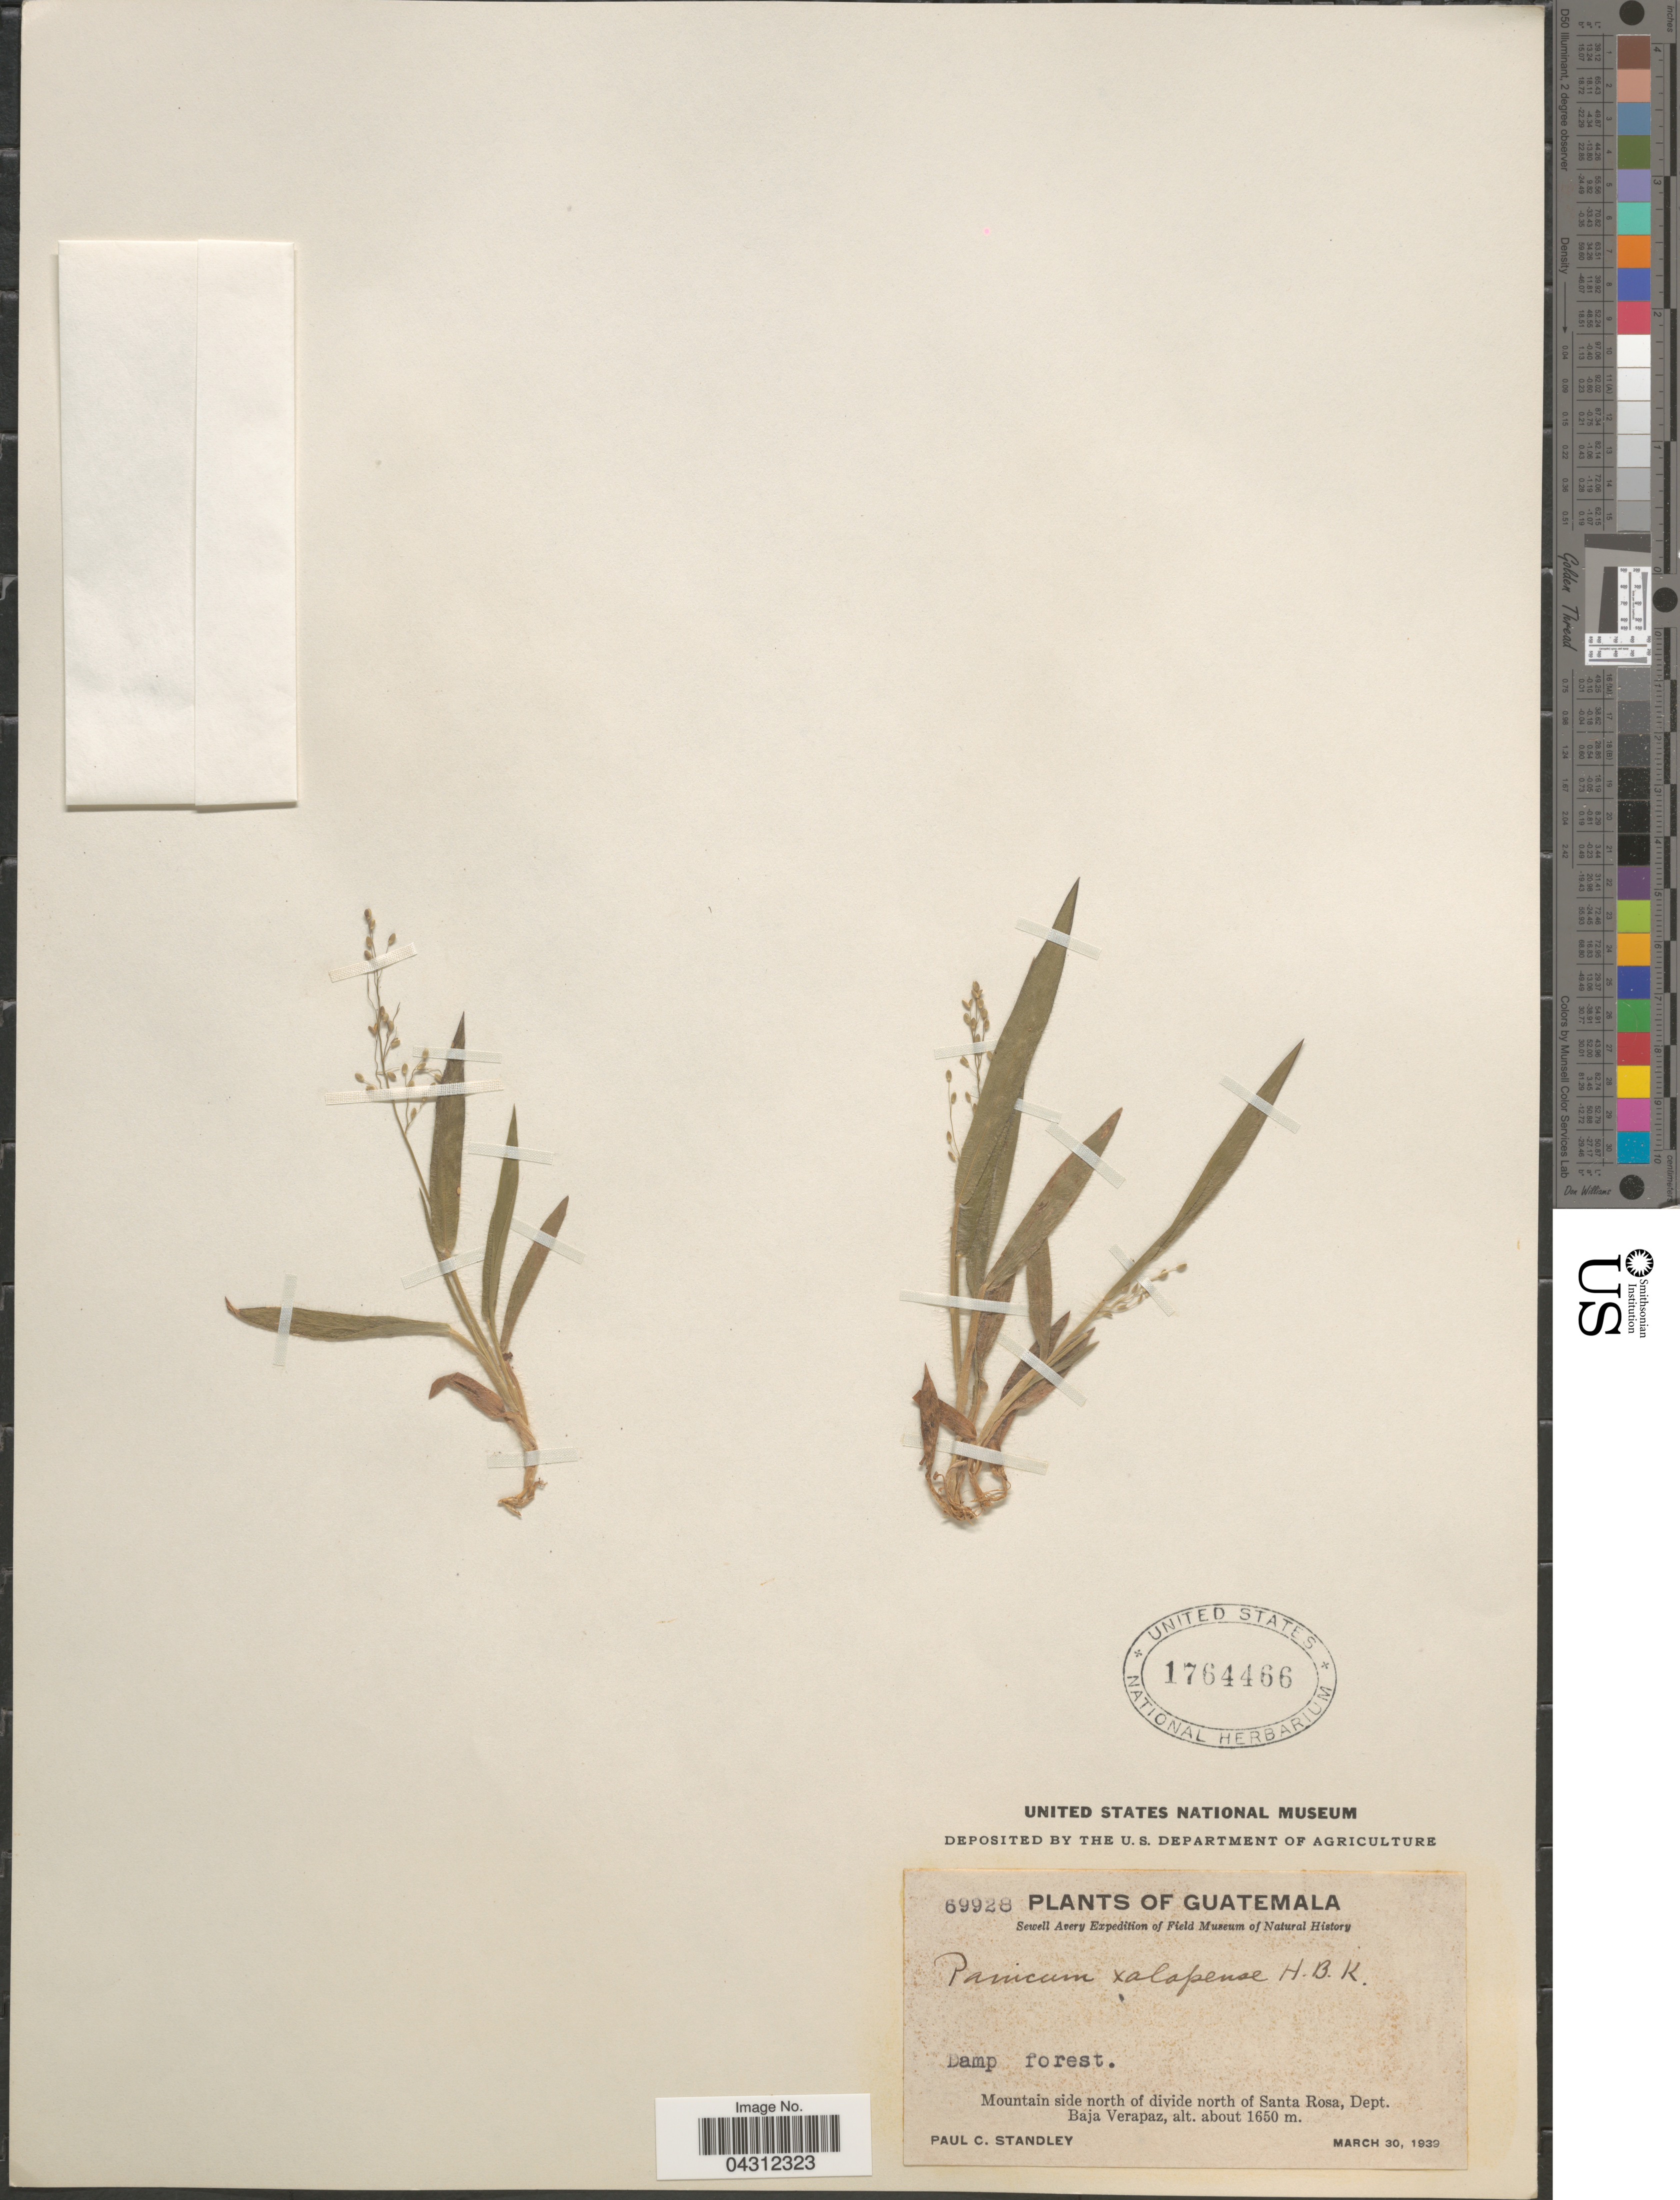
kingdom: Plantae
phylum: Tracheophyta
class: Liliopsida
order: Poales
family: Poaceae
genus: Dichanthelium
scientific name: Dichanthelium laxiflorum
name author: (Lam.) Gould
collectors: P. C. Standley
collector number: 69928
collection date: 1939-03-30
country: Guatemala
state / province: Baja Verapaz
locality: Sewell Avery Expedition. Mountain side north of divide north of Santa Rosa, Dept. Baja Verapaz.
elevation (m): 1650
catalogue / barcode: US 1764466